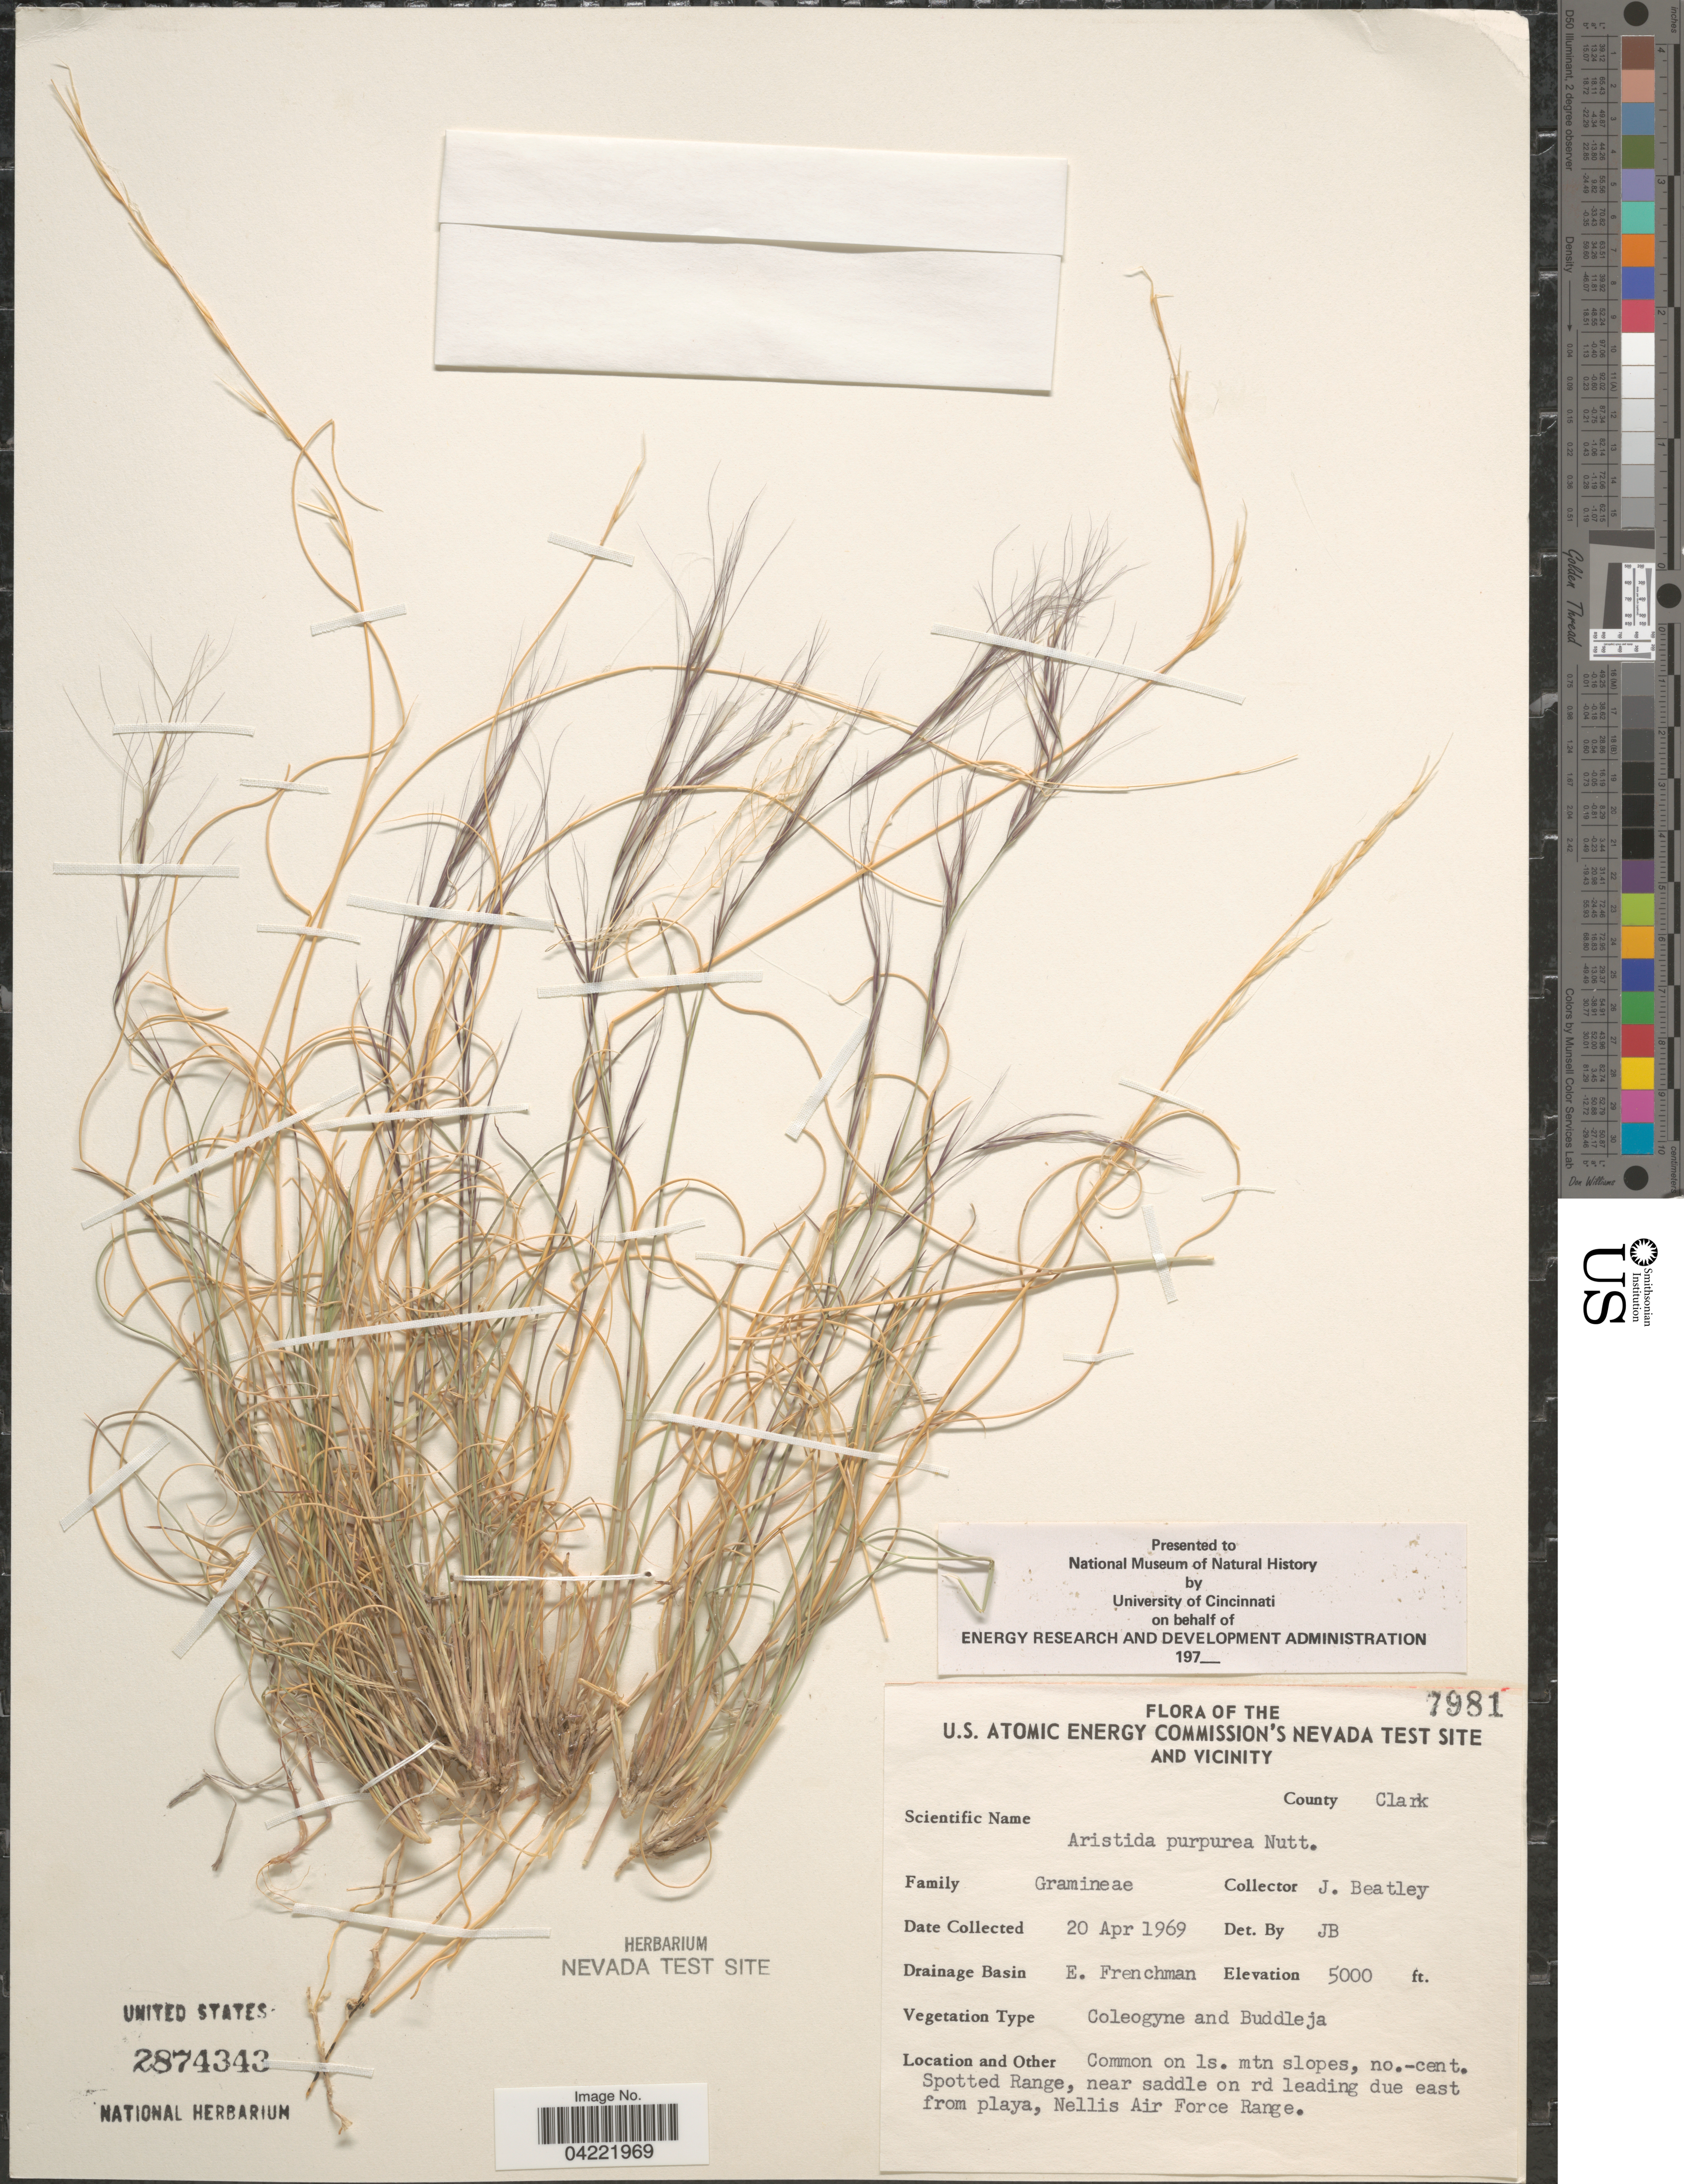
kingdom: Plantae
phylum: Tracheophyta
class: Liliopsida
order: Poales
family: Poaceae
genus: Aristida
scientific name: Aristida purpurea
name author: Nutt.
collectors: J. C. Beatley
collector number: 7981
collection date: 1969-04-20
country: United States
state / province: Nevada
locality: U.S. Atomic Energy Commission's Nevada Test Site And Vicinity. County Clark. Drainage Basin E. Frenchman. Common on Is. mtn slopes, no.-cent. Spotted Range, near Saddke on rd leading due east from playa, Nellis Air Force Range.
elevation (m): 1524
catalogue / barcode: US 2874343